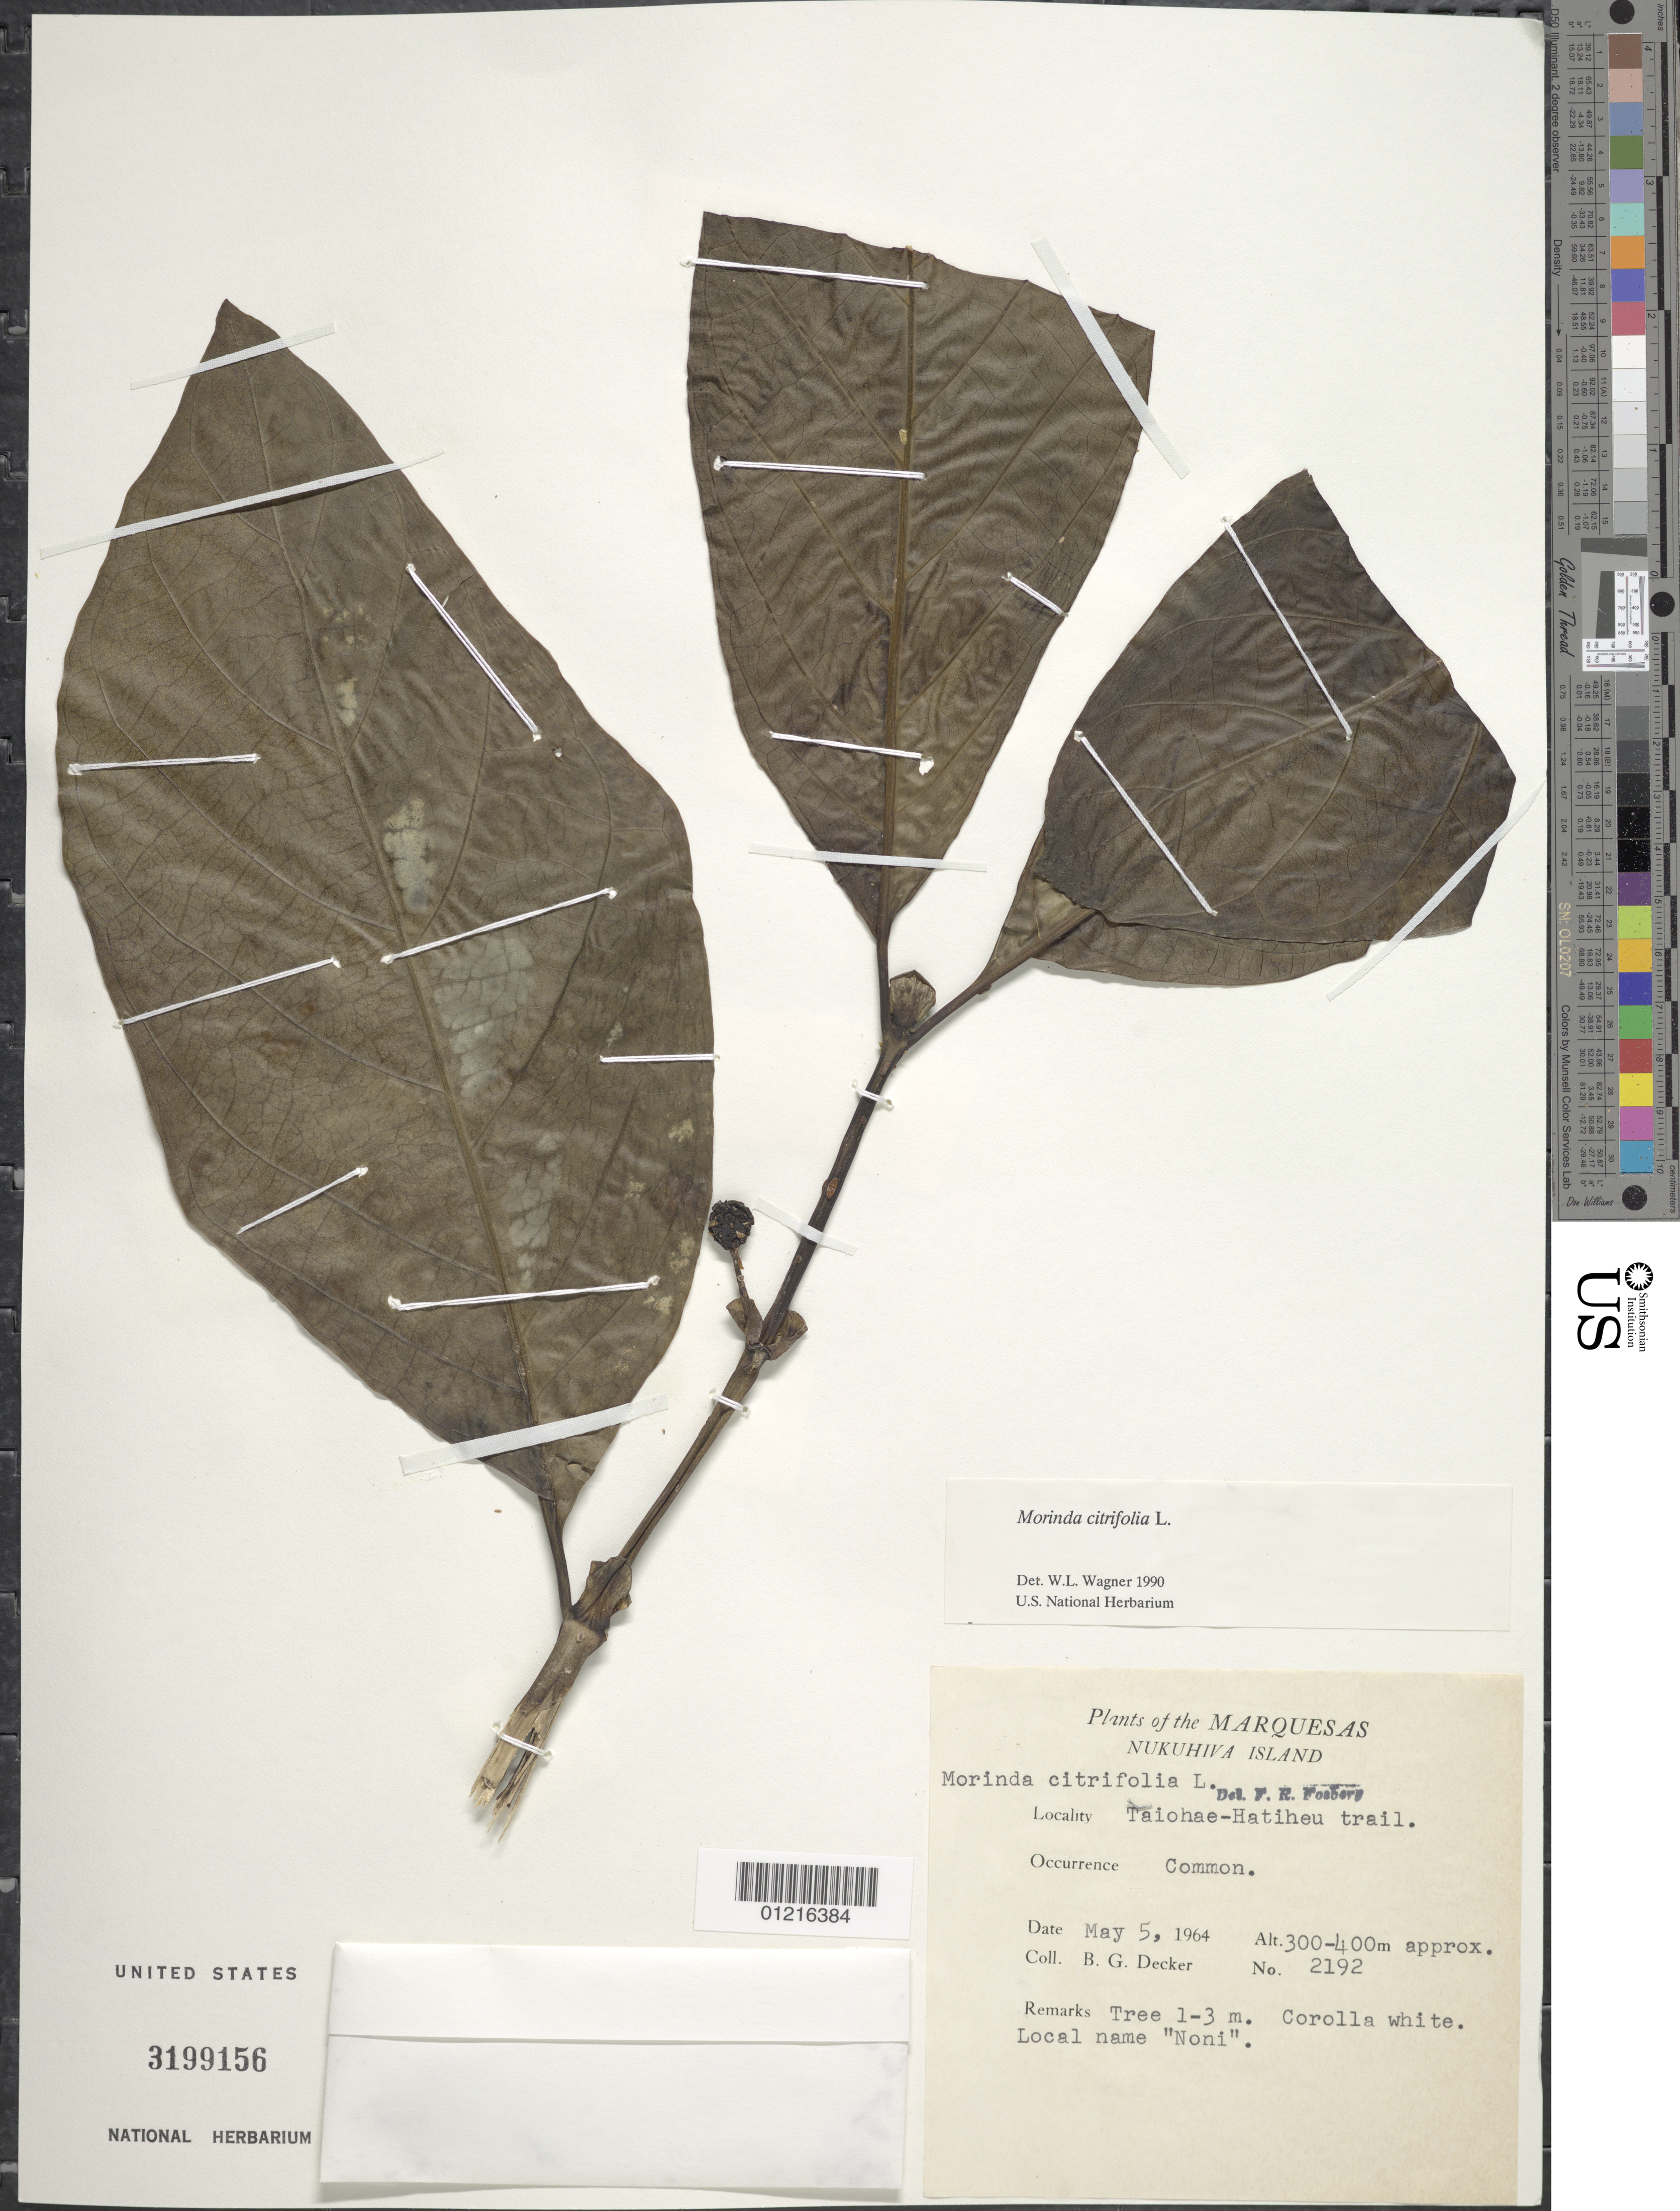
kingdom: Plantae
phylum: Tracheophyta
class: Magnoliopsida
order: Gentianales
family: Rubiaceae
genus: Morinda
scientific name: Morinda citrifolia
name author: L.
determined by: Wagner, W. L., (BOT), Smithsonian Institution - National Museum of Natural History (UNITED STATES)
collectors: B. G. Decker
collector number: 2192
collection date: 1964-05-05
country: French Polynesia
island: Nuku Hiva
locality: Taiohae-Hatiheu Trail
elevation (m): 300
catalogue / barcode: US 3199156